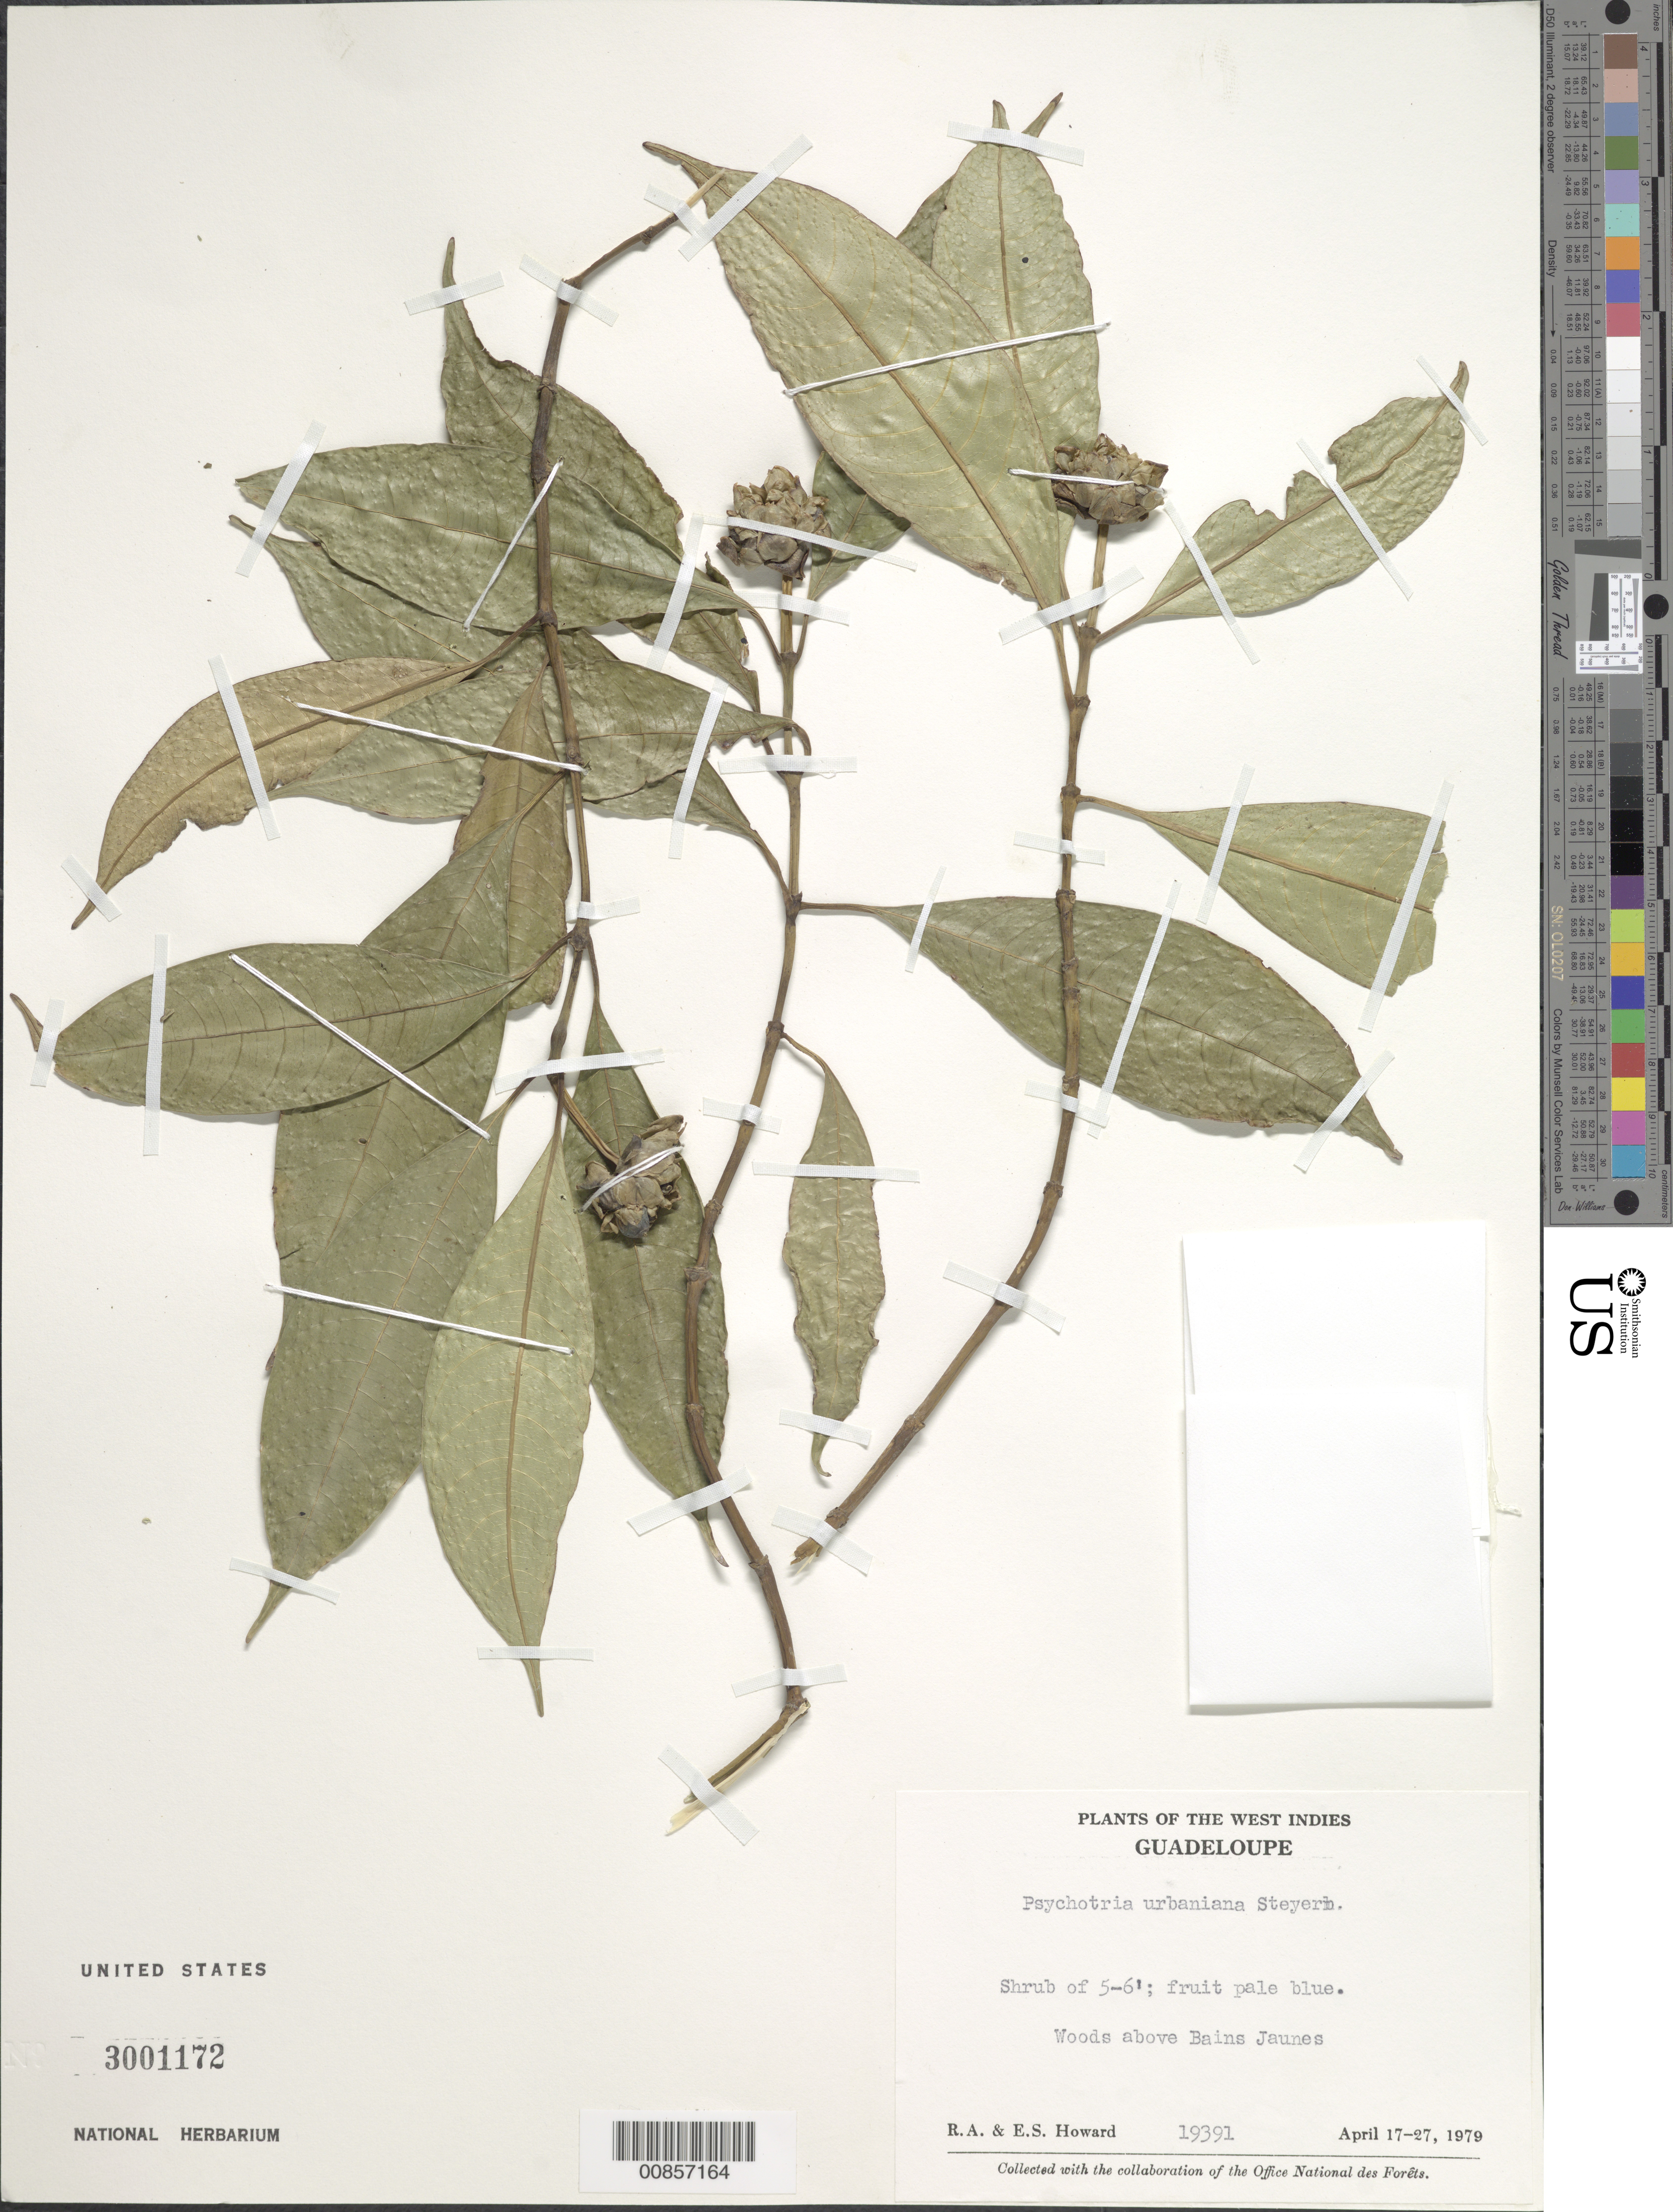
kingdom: Plantae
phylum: Tracheophyta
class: Magnoliopsida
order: Gentianales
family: Rubiaceae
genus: Psychotria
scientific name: Psychotria urbaniana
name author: Steyerm.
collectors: R. A. Howard & E. S. Howard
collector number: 19391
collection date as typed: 17 Apr 1979 to 27 Apr 1979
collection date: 1979-04-17/1979-04-27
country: Guadeloupe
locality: Above Bains Jaunes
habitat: Woods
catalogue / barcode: US 3001172